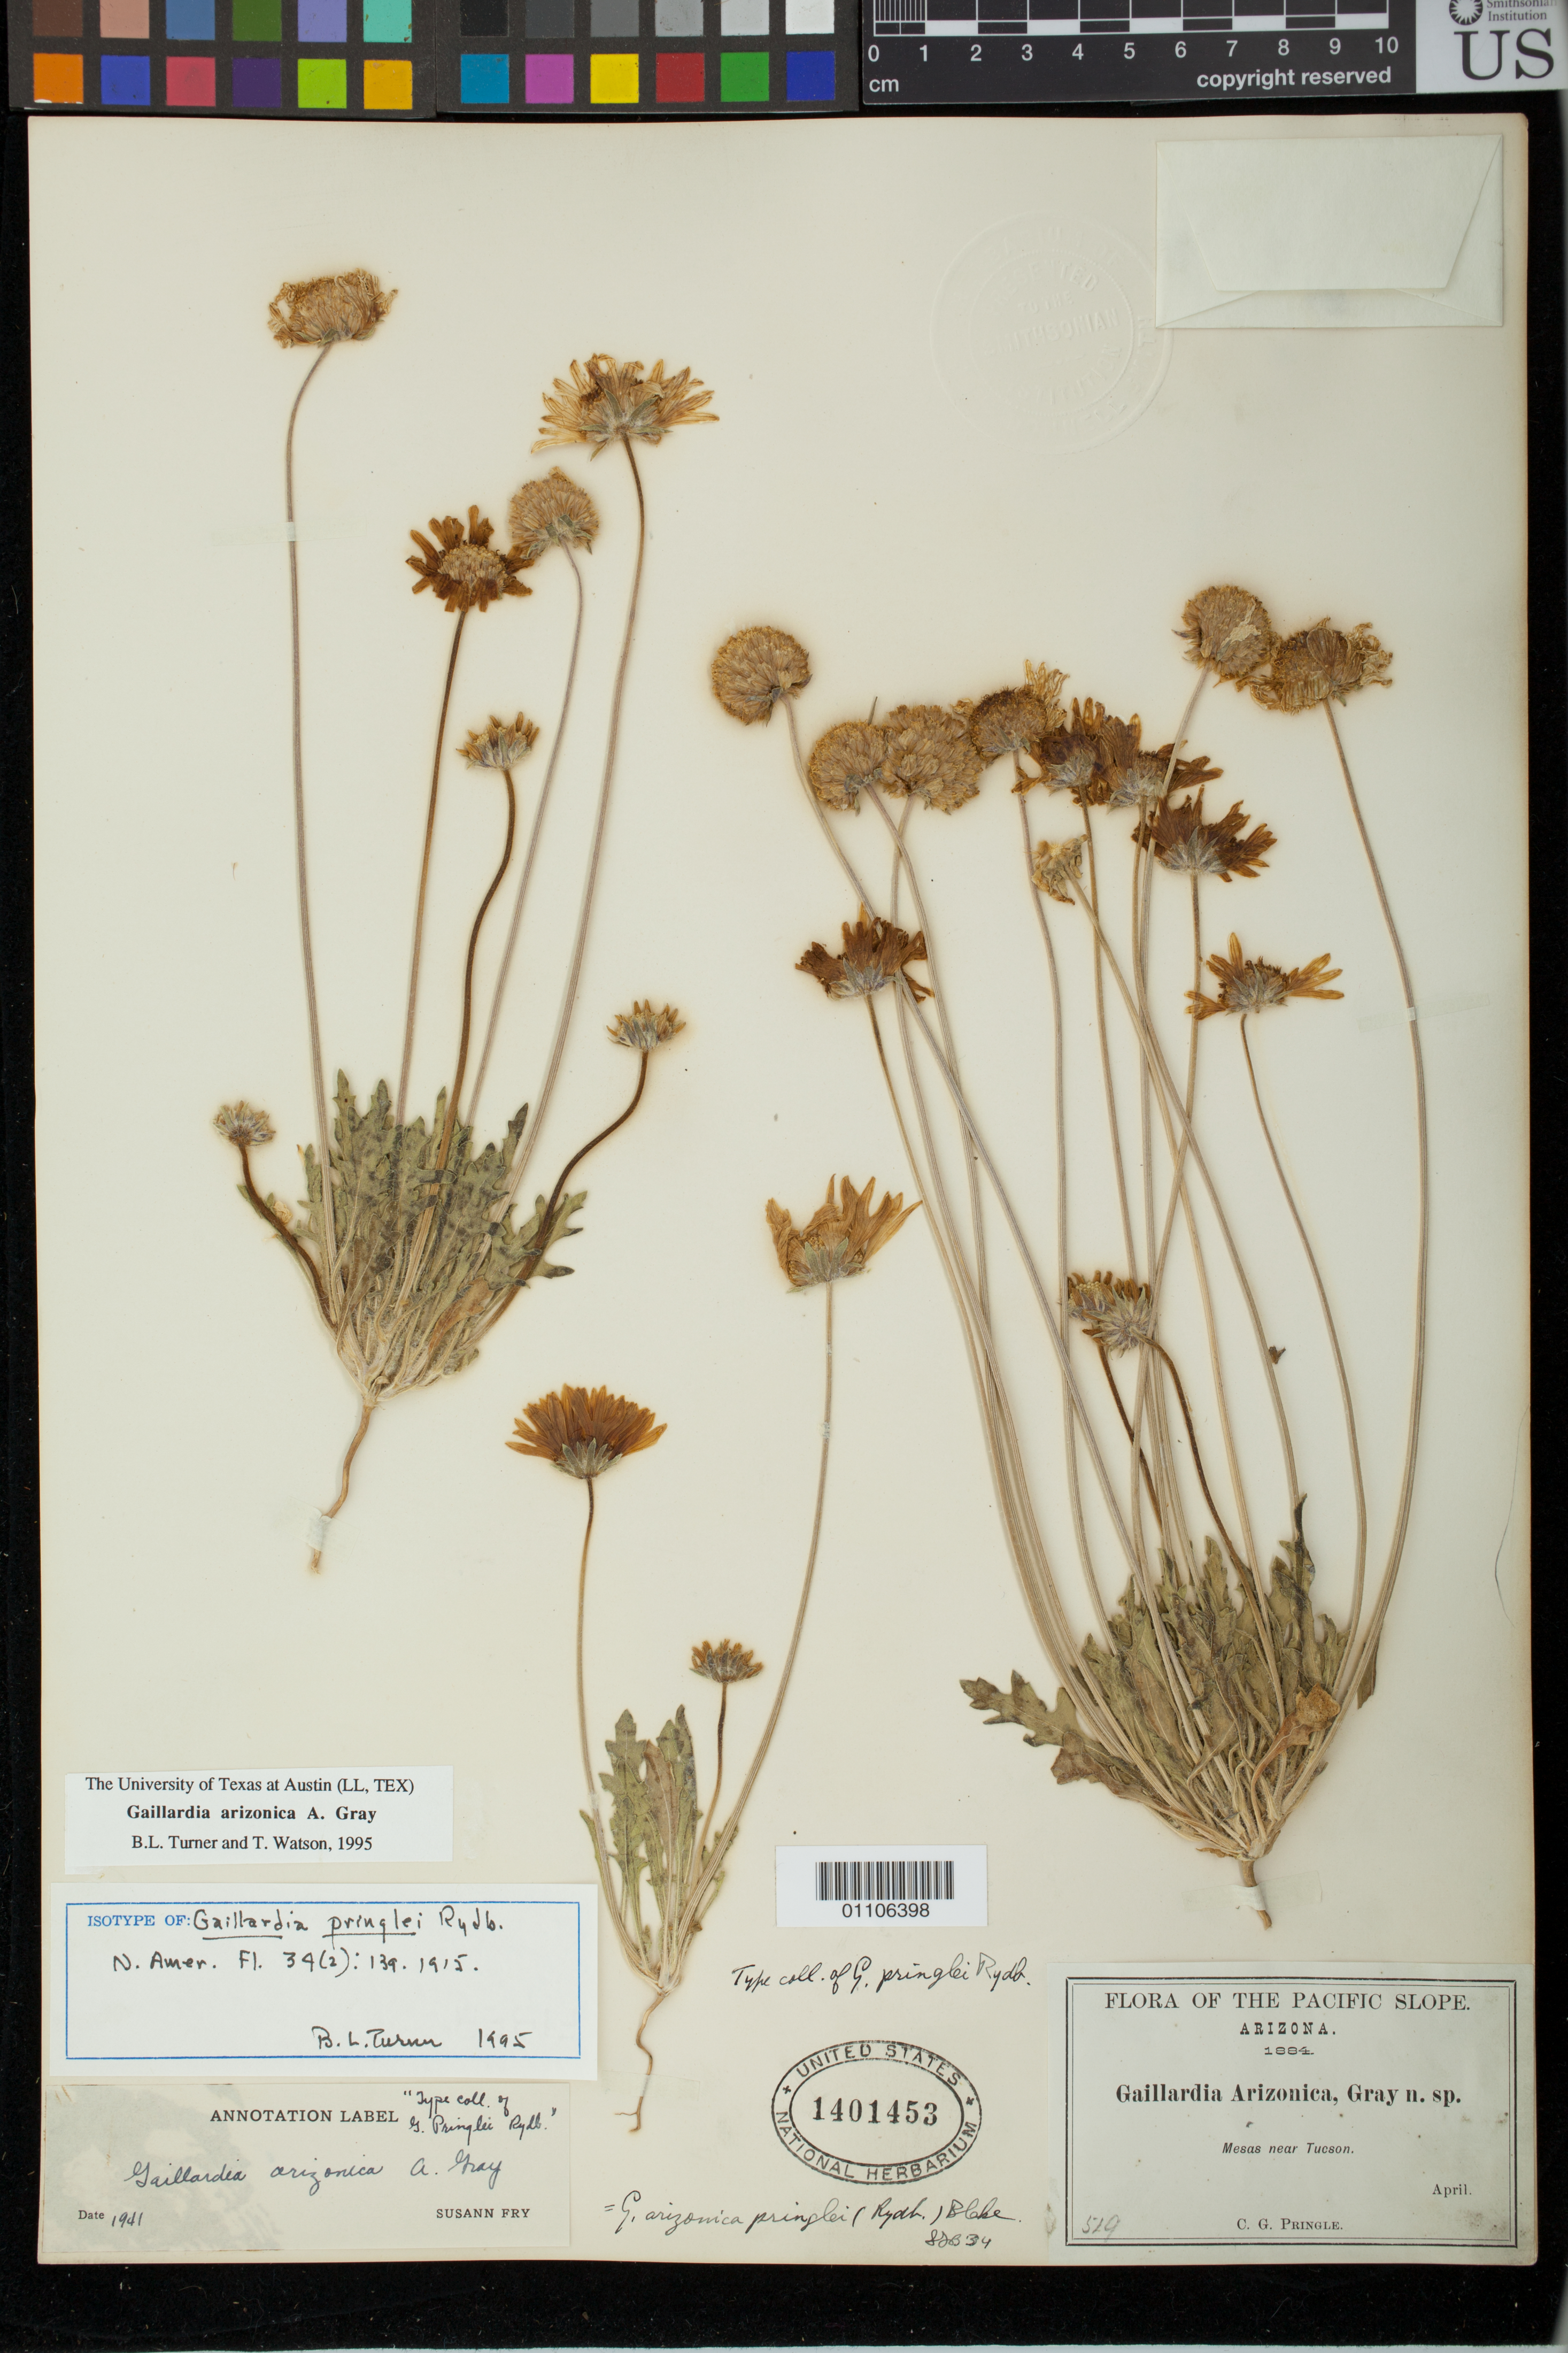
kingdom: Plantae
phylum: Tracheophyta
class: Magnoliopsida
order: Asterales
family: Asteraceae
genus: Gaillardia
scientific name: Gaillardia arizonica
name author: A. Gray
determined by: Turner, B. L.; Watson, T.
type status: Syntype; Isotype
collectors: C. G. Pringle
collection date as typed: Apr 1884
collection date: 1884-04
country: United States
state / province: Arizona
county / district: Pima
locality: Mesas near Tucson.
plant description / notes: Lectotype is Palmer 137 (GH) acc. to Tropicos. [Rydberg, "Beaver Dam, Arizona"]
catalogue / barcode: US 1401453